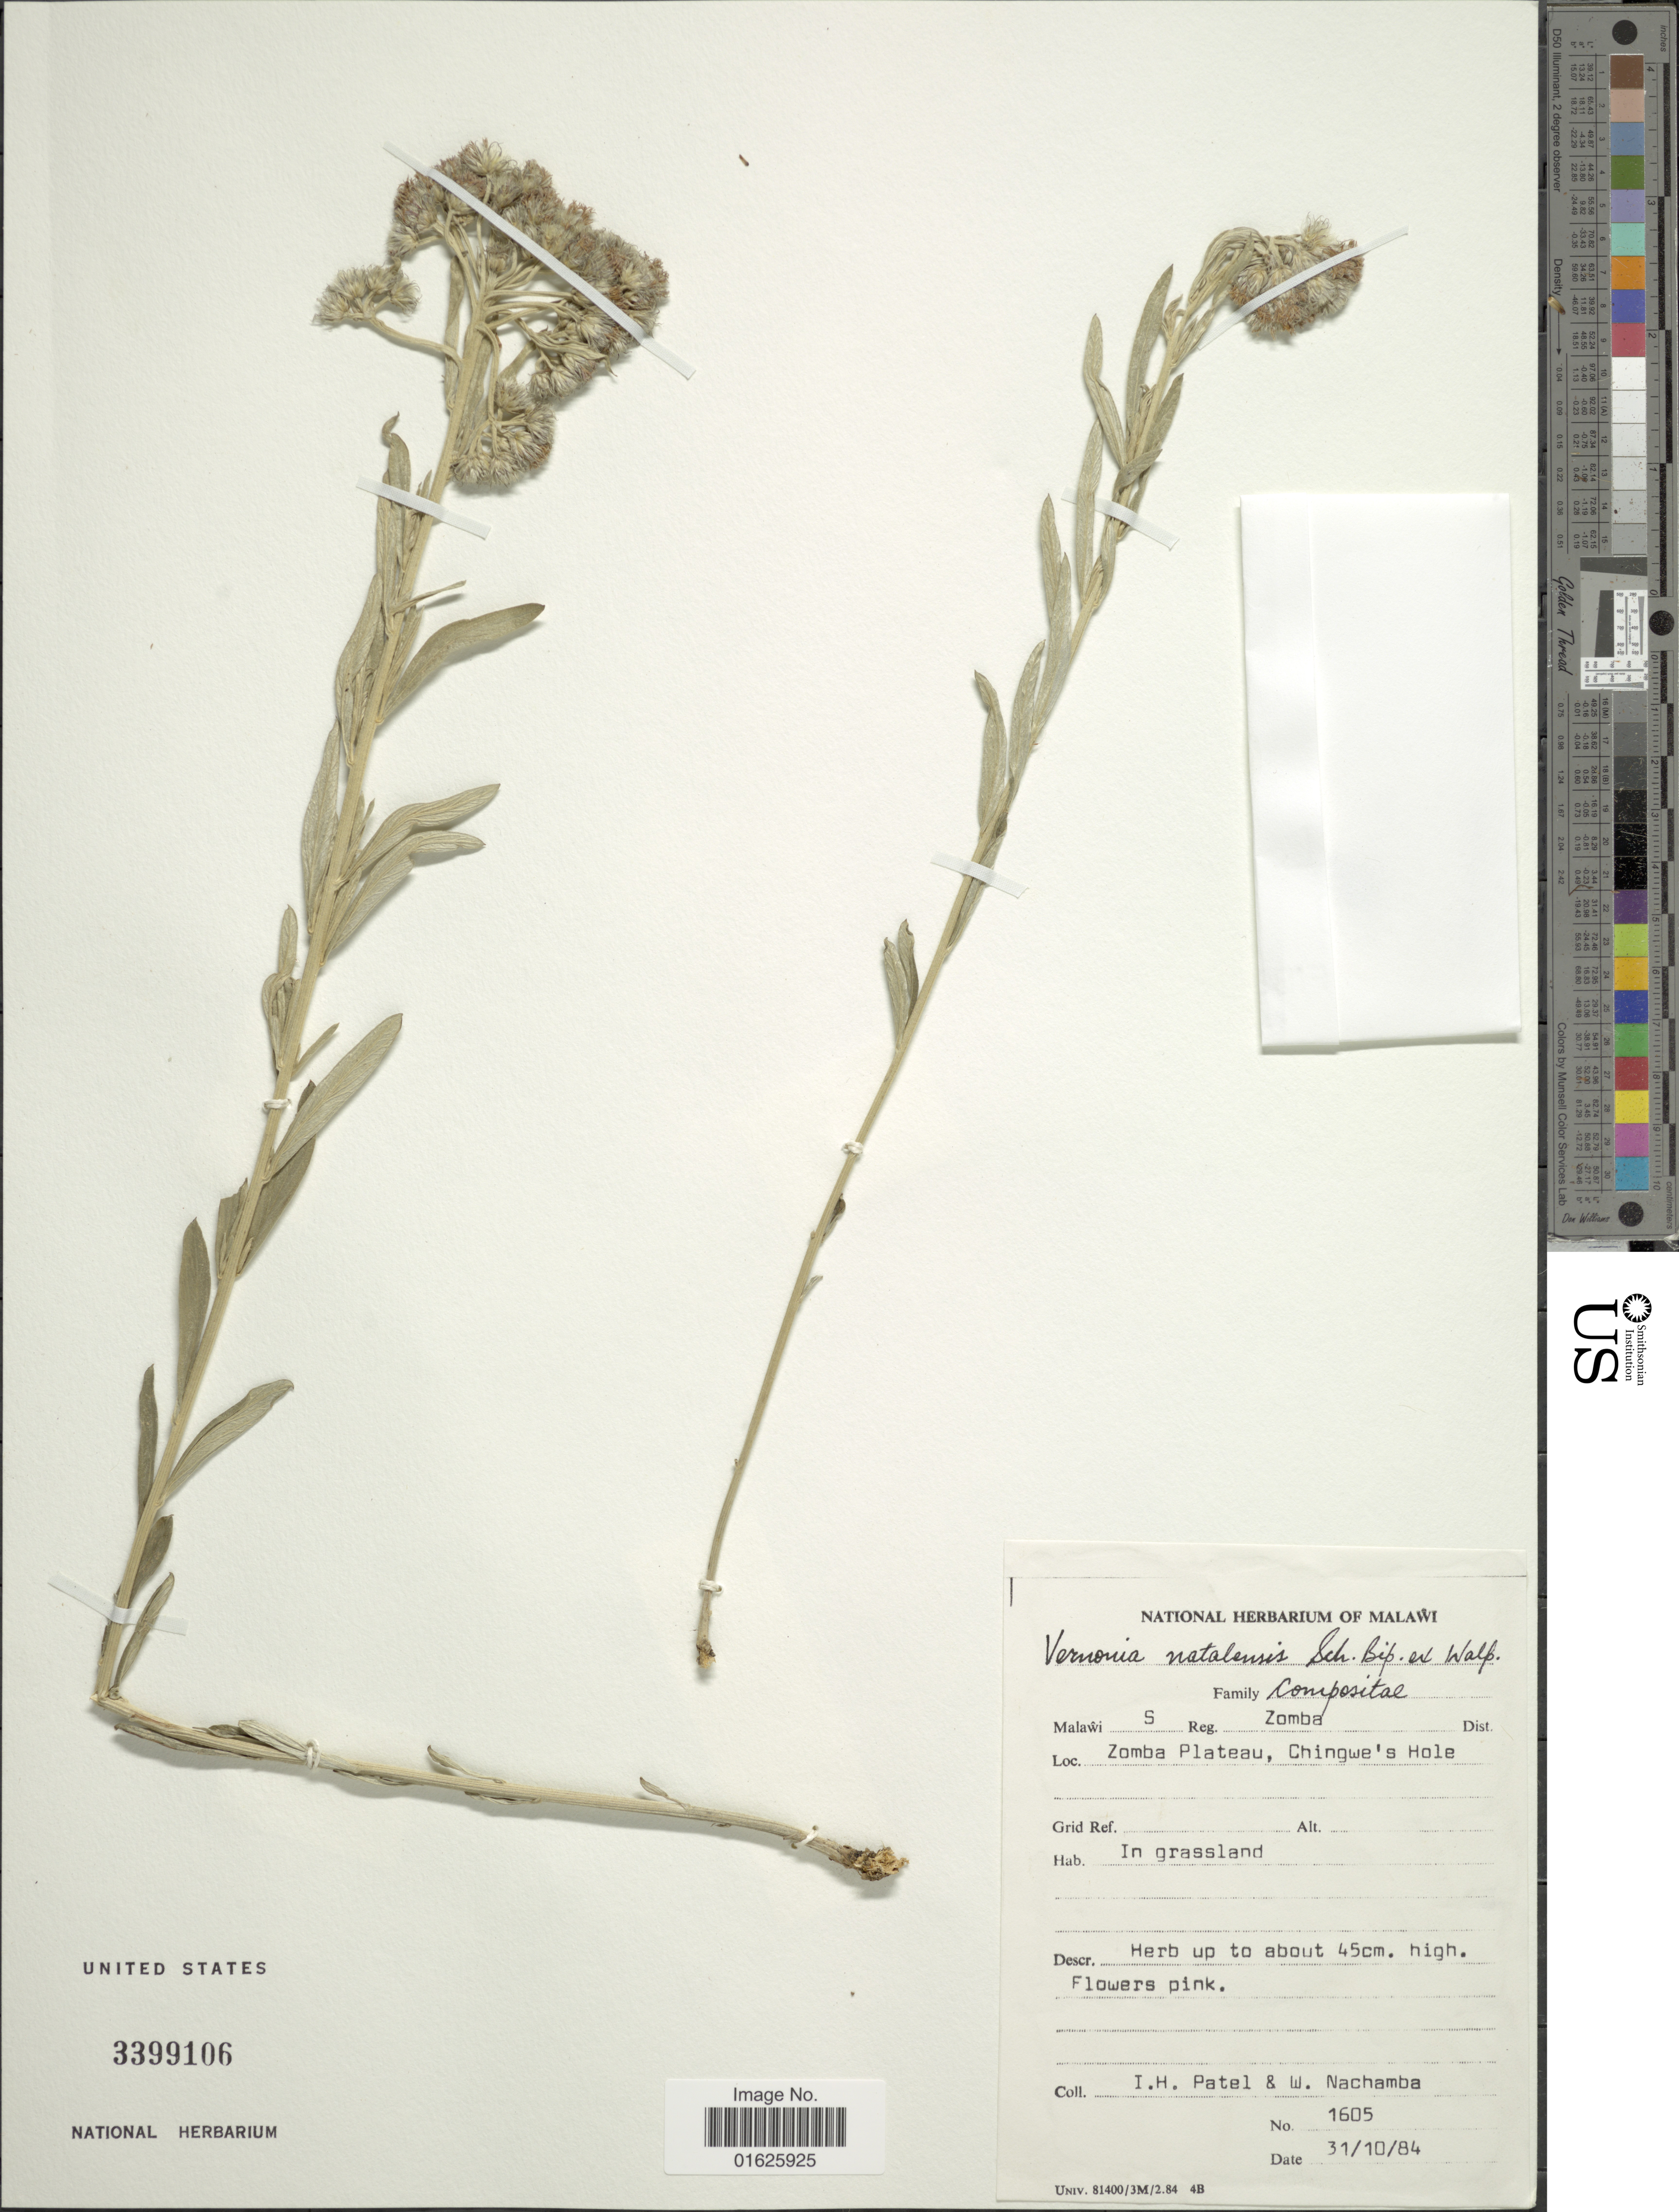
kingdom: Plantae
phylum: Tracheophyta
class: Magnoliopsida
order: Asterales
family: Asteraceae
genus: Hilliardiella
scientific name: Hilliardiella aristata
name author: (DC.) H. Rob.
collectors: I. Patel & W. Nachamba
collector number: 1605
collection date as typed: Transcribed d/m/y: 31/10/84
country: Malawi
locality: Malawi S, Reg Zomba Dist, Zomba Plateau, Chingwe's Hole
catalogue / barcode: US 3399106